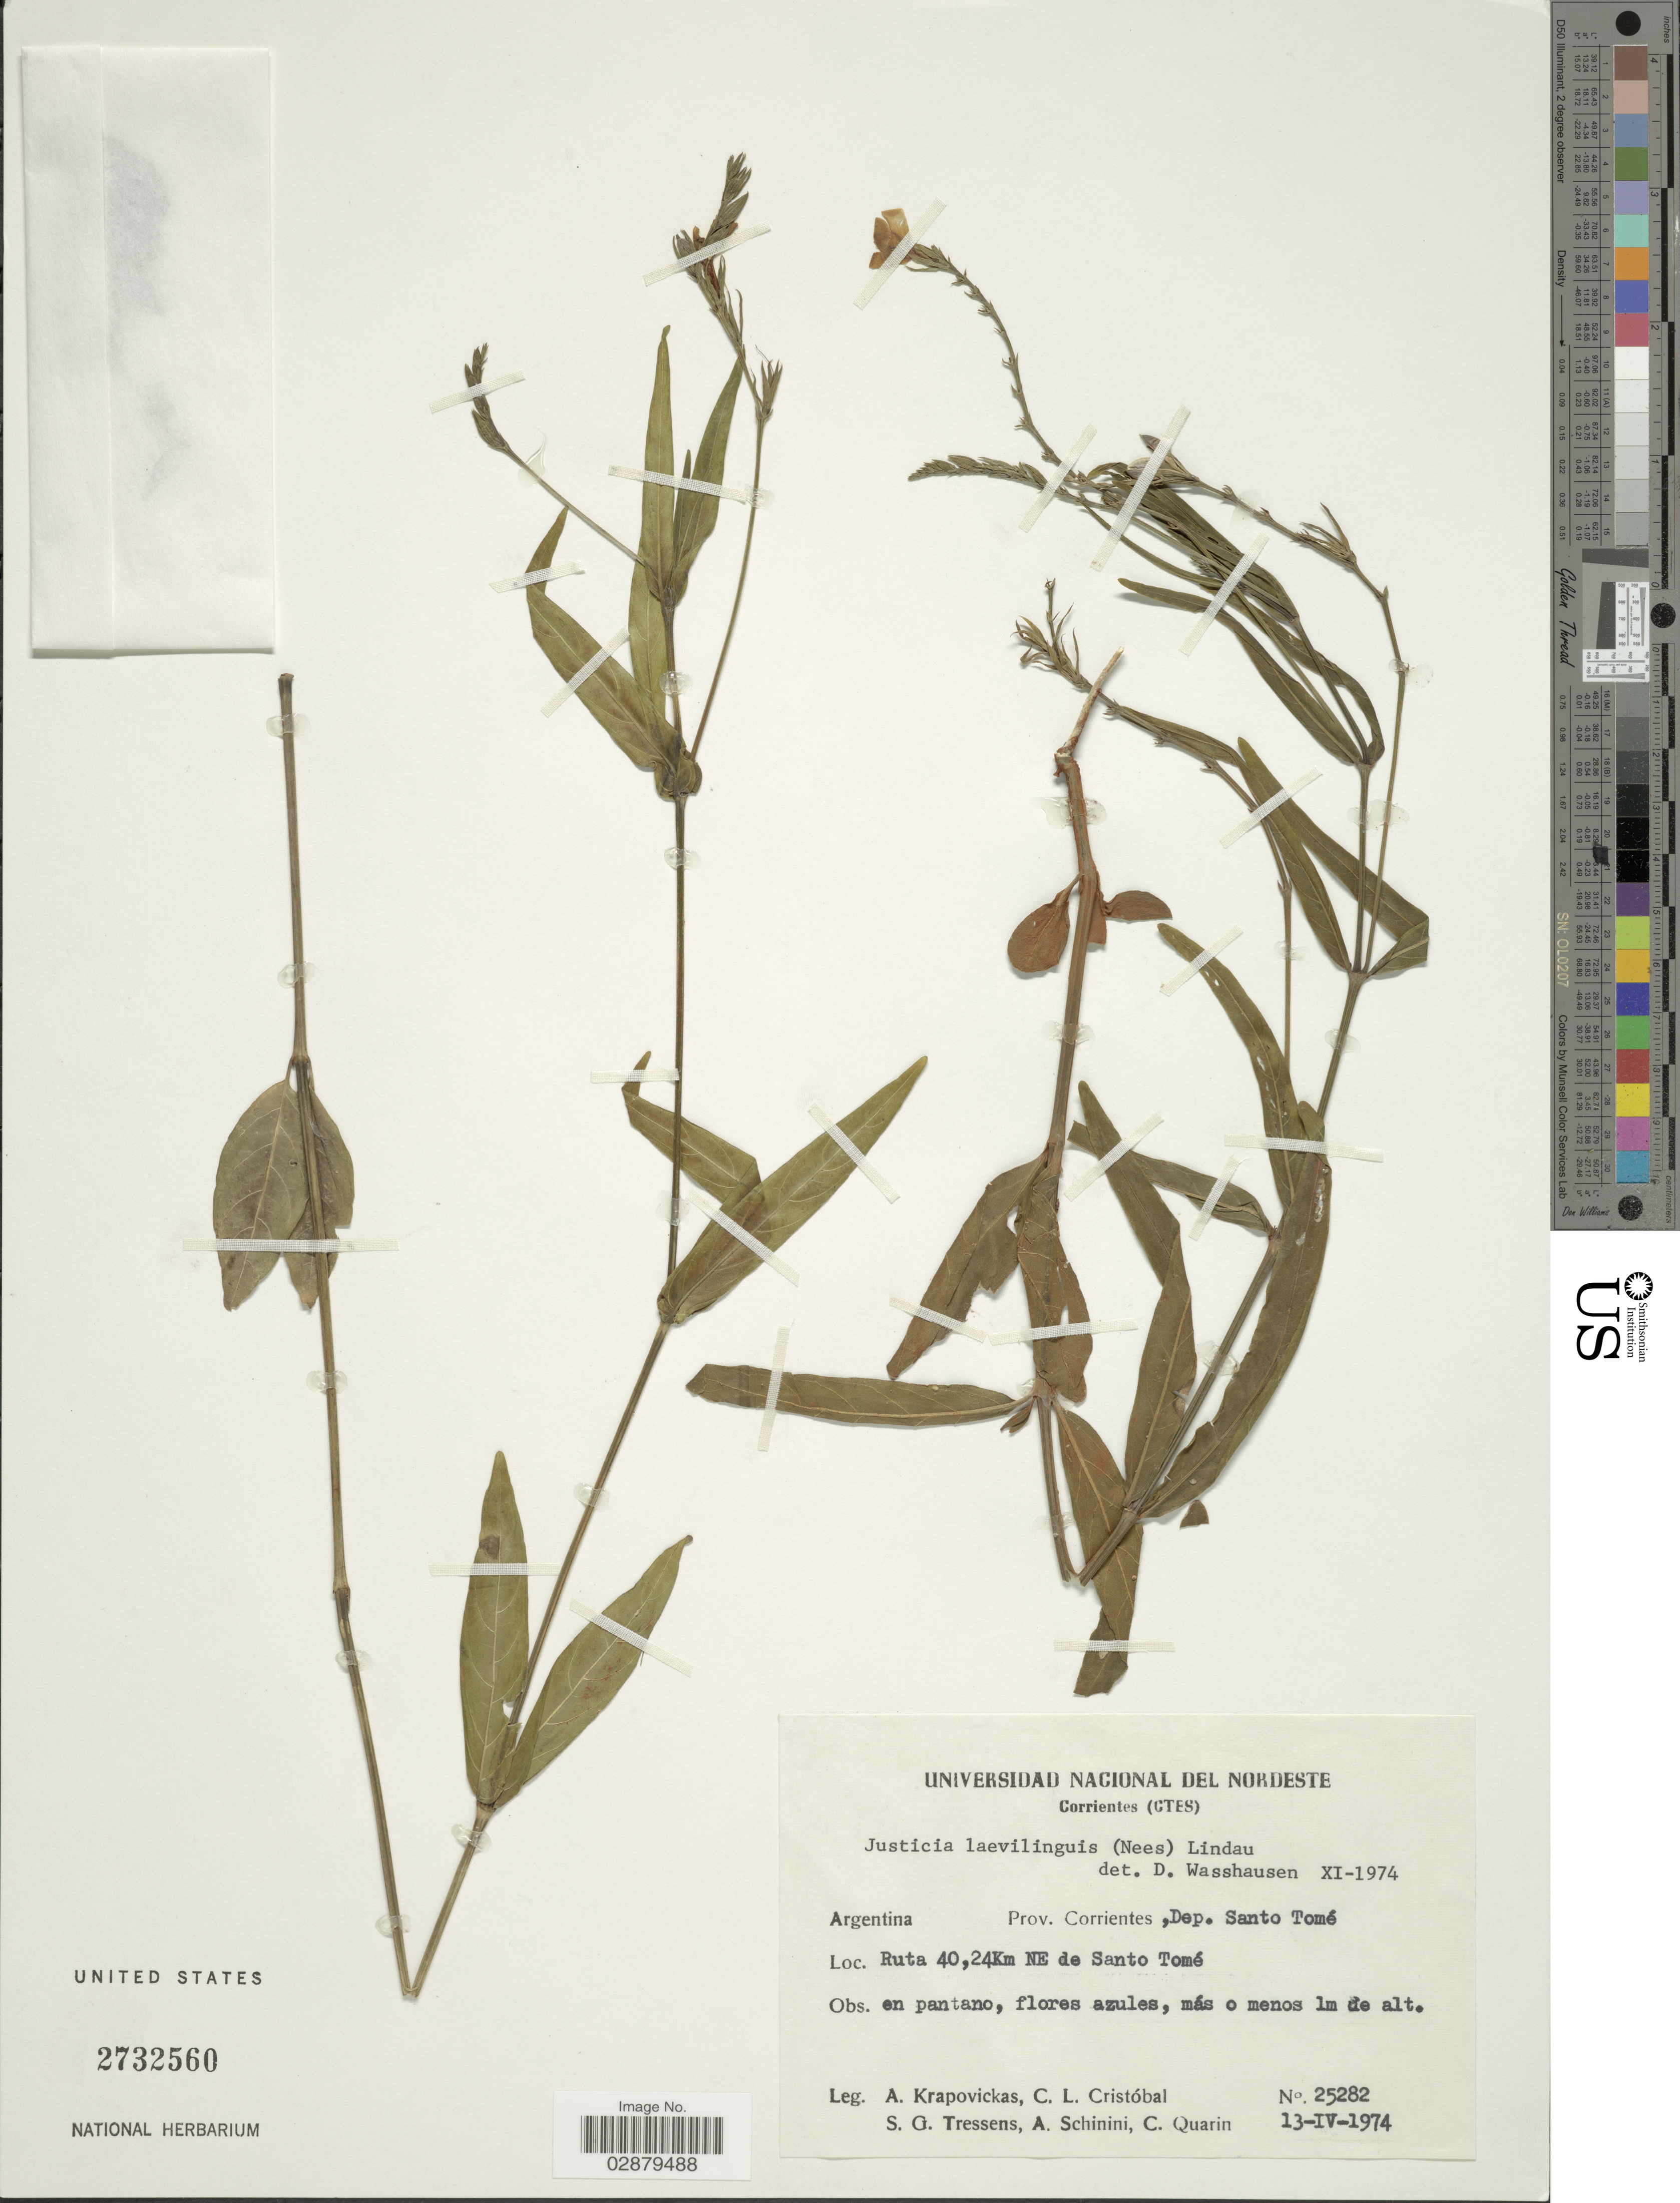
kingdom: Plantae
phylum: Tracheophyta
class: Magnoliopsida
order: Lamiales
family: Acanthaceae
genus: Justicia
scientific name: Justicia laevilinguis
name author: (Nees) Lindau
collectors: A. Krapovickas, C. L. Cristóbal, S. Tressens, A. Schinini & C. Quarin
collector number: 25282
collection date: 1974-04-13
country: Argentina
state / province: Corrientes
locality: Dep. Santa Tomé. Ruta 40, 24Km NE de Santo Tomé.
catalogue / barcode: US 2732560